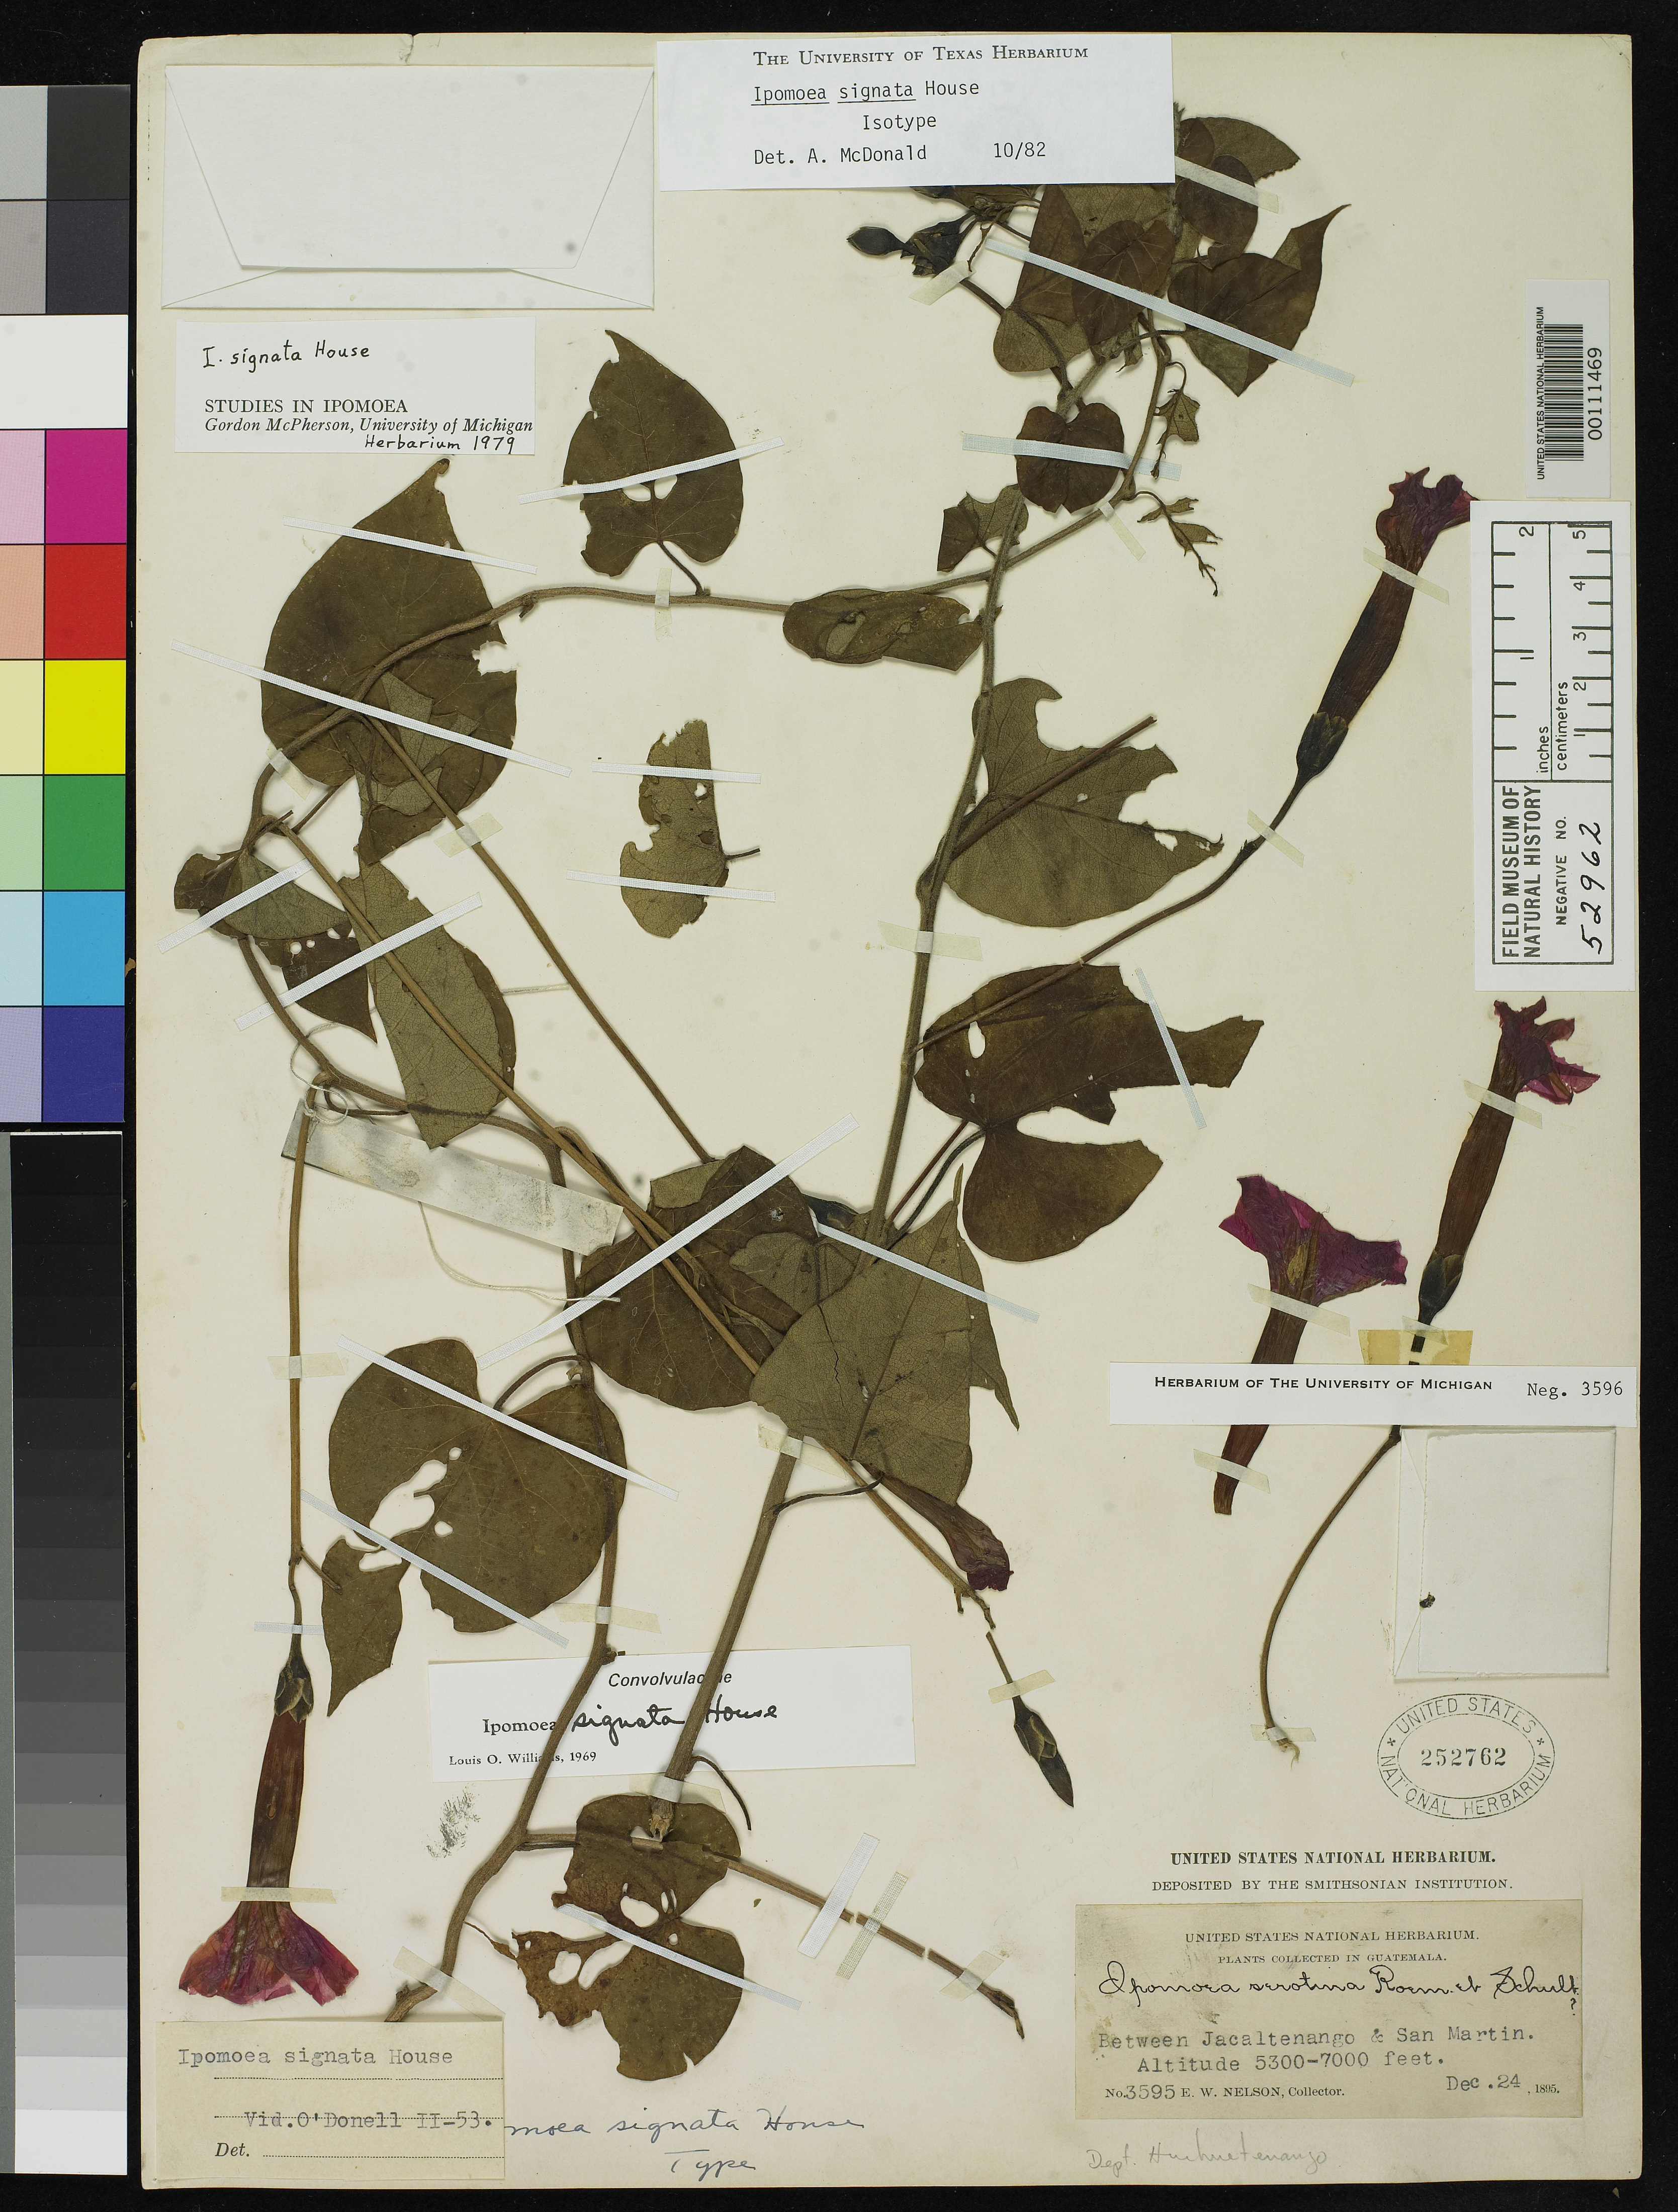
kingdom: Plantae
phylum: Tracheophyta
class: Magnoliopsida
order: Solanales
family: Convolvulaceae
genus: Ipomoea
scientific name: Ipomoea signata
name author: House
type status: Holotype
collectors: E. W. Nelson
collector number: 3595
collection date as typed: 24 Dec 1895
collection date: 1895-12-24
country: Guatemala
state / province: Huehuetenango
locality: Between Jacaltenango and San Martin.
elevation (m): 1615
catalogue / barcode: US 252762